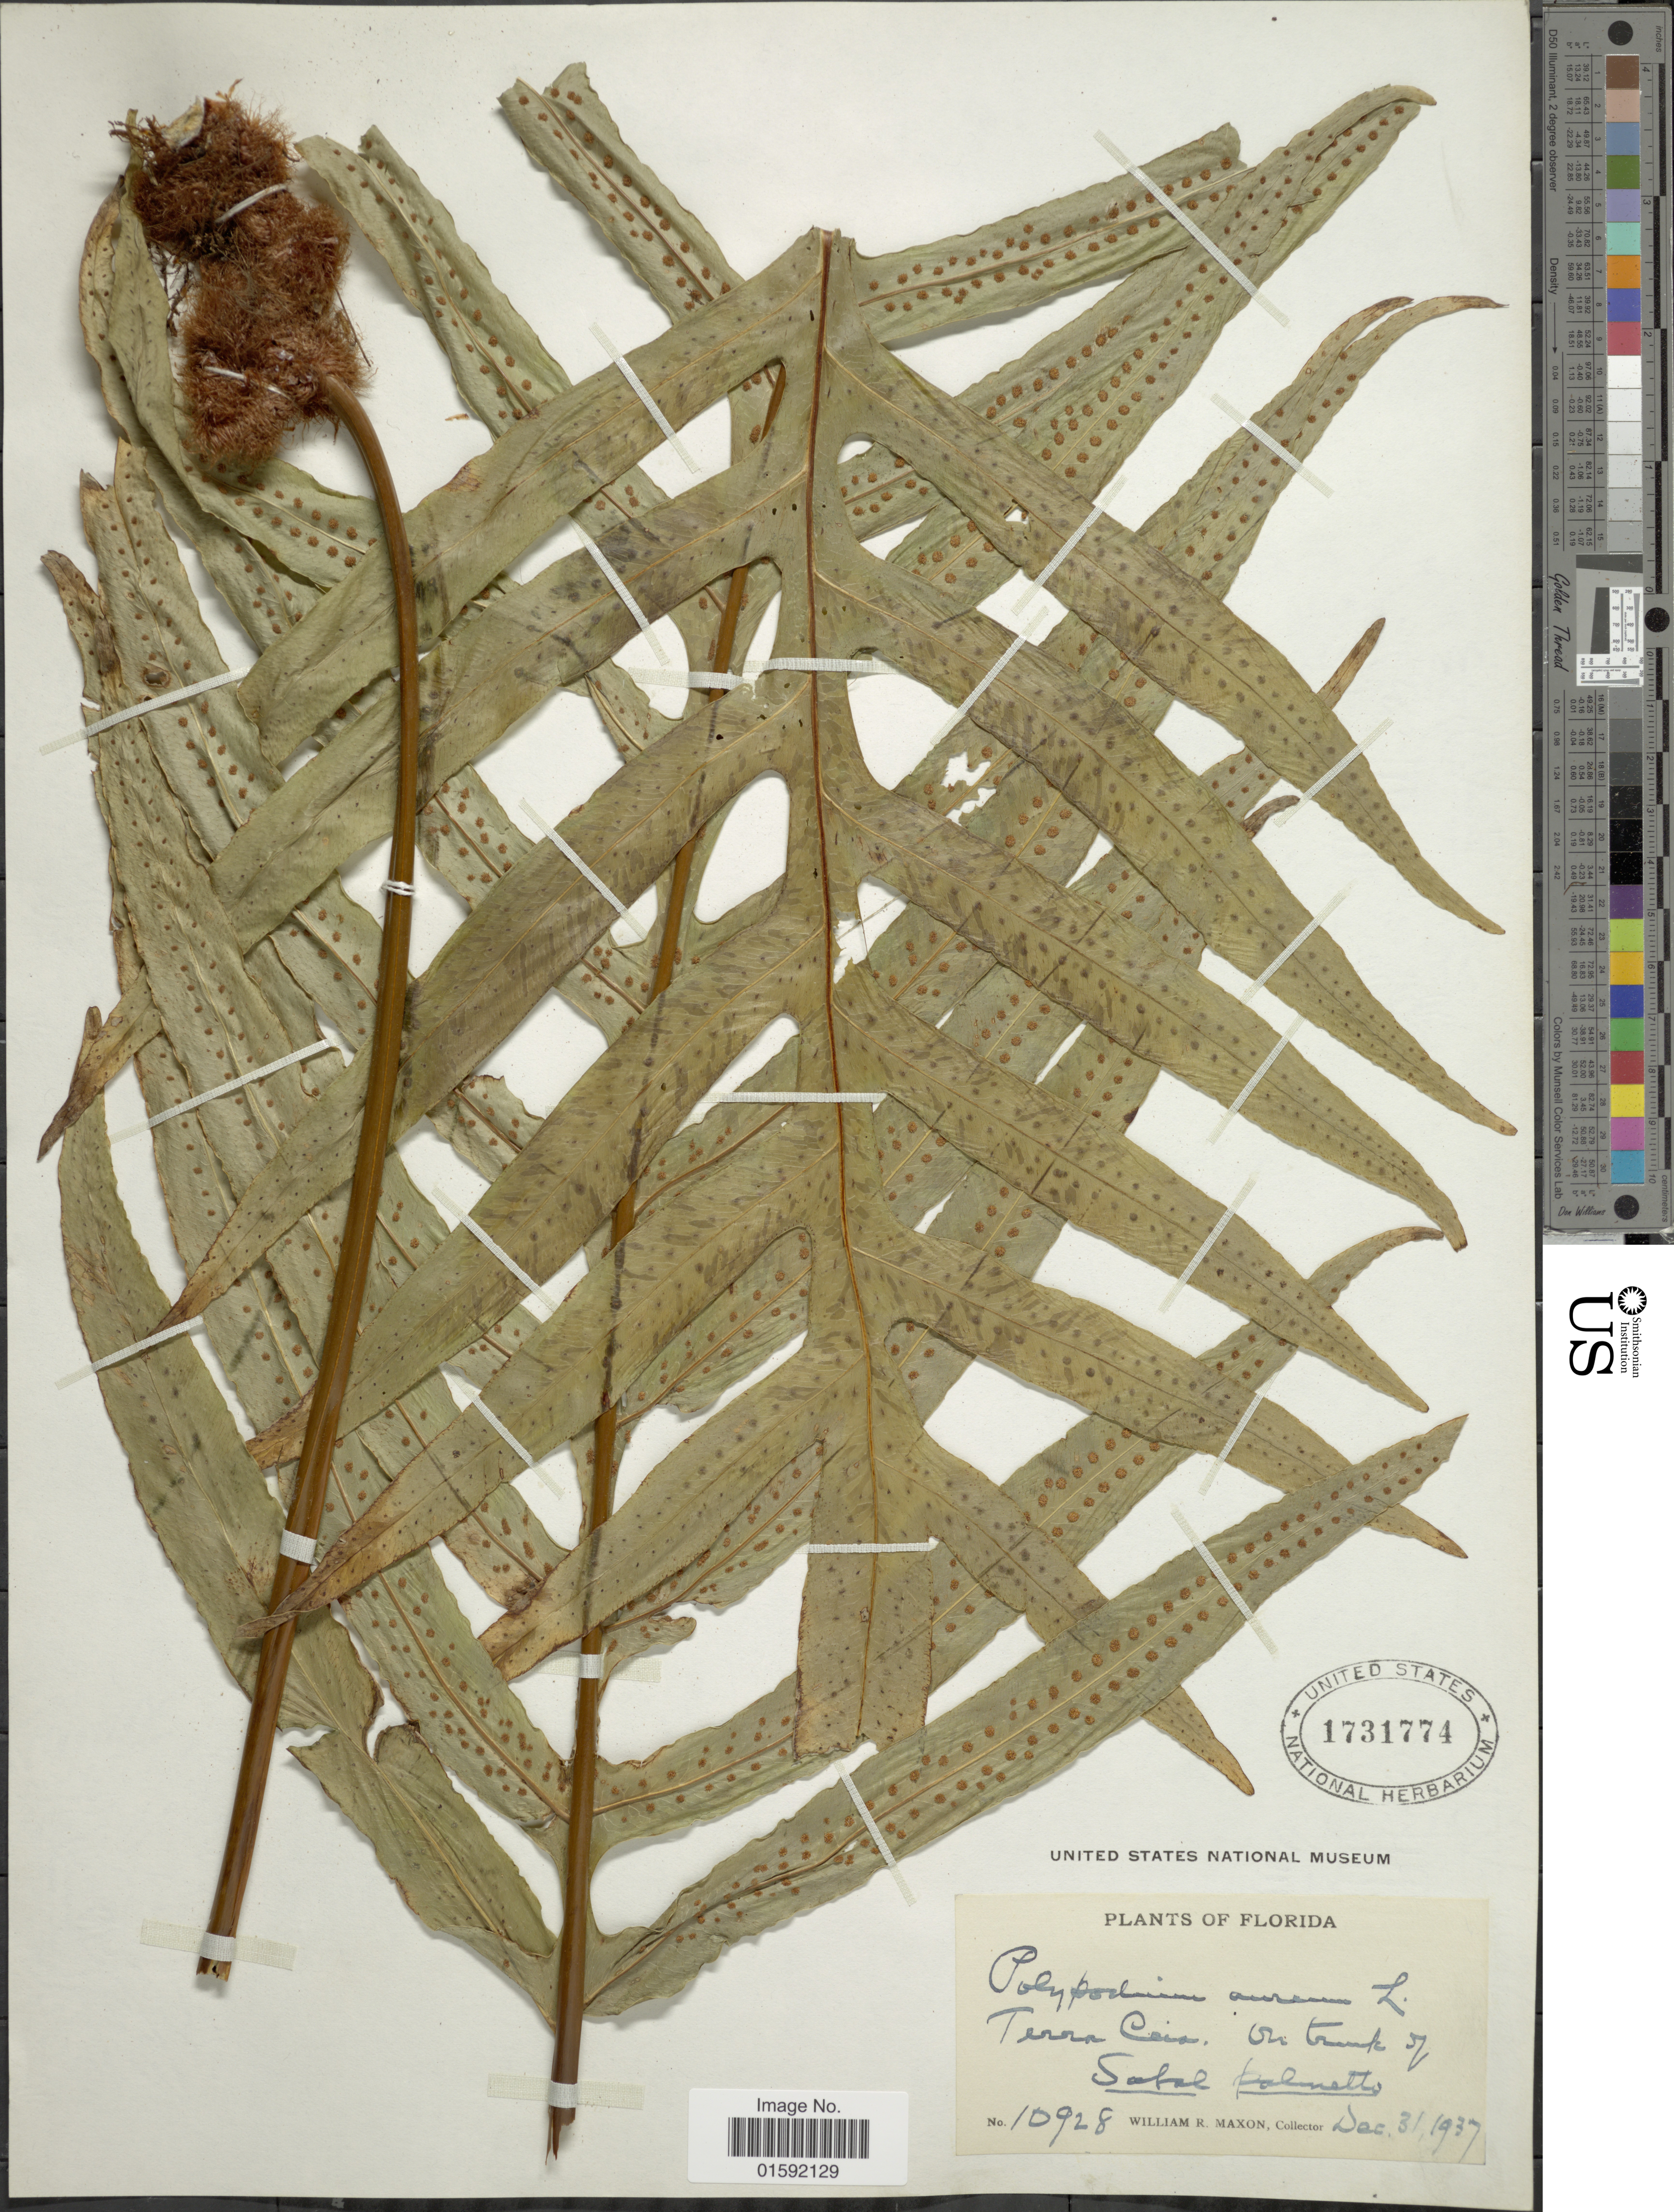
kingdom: Plantae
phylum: Tracheophyta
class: Polypodiopsida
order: Polypodiales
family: Polypodiaceae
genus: Phlebodium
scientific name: Phlebodium aureum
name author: (L.) J. Sm.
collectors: W. R. Maxon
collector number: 10928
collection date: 1937-10-31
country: United States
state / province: Florida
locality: Terra Cera, Sabal Palmetto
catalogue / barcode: US 1731774